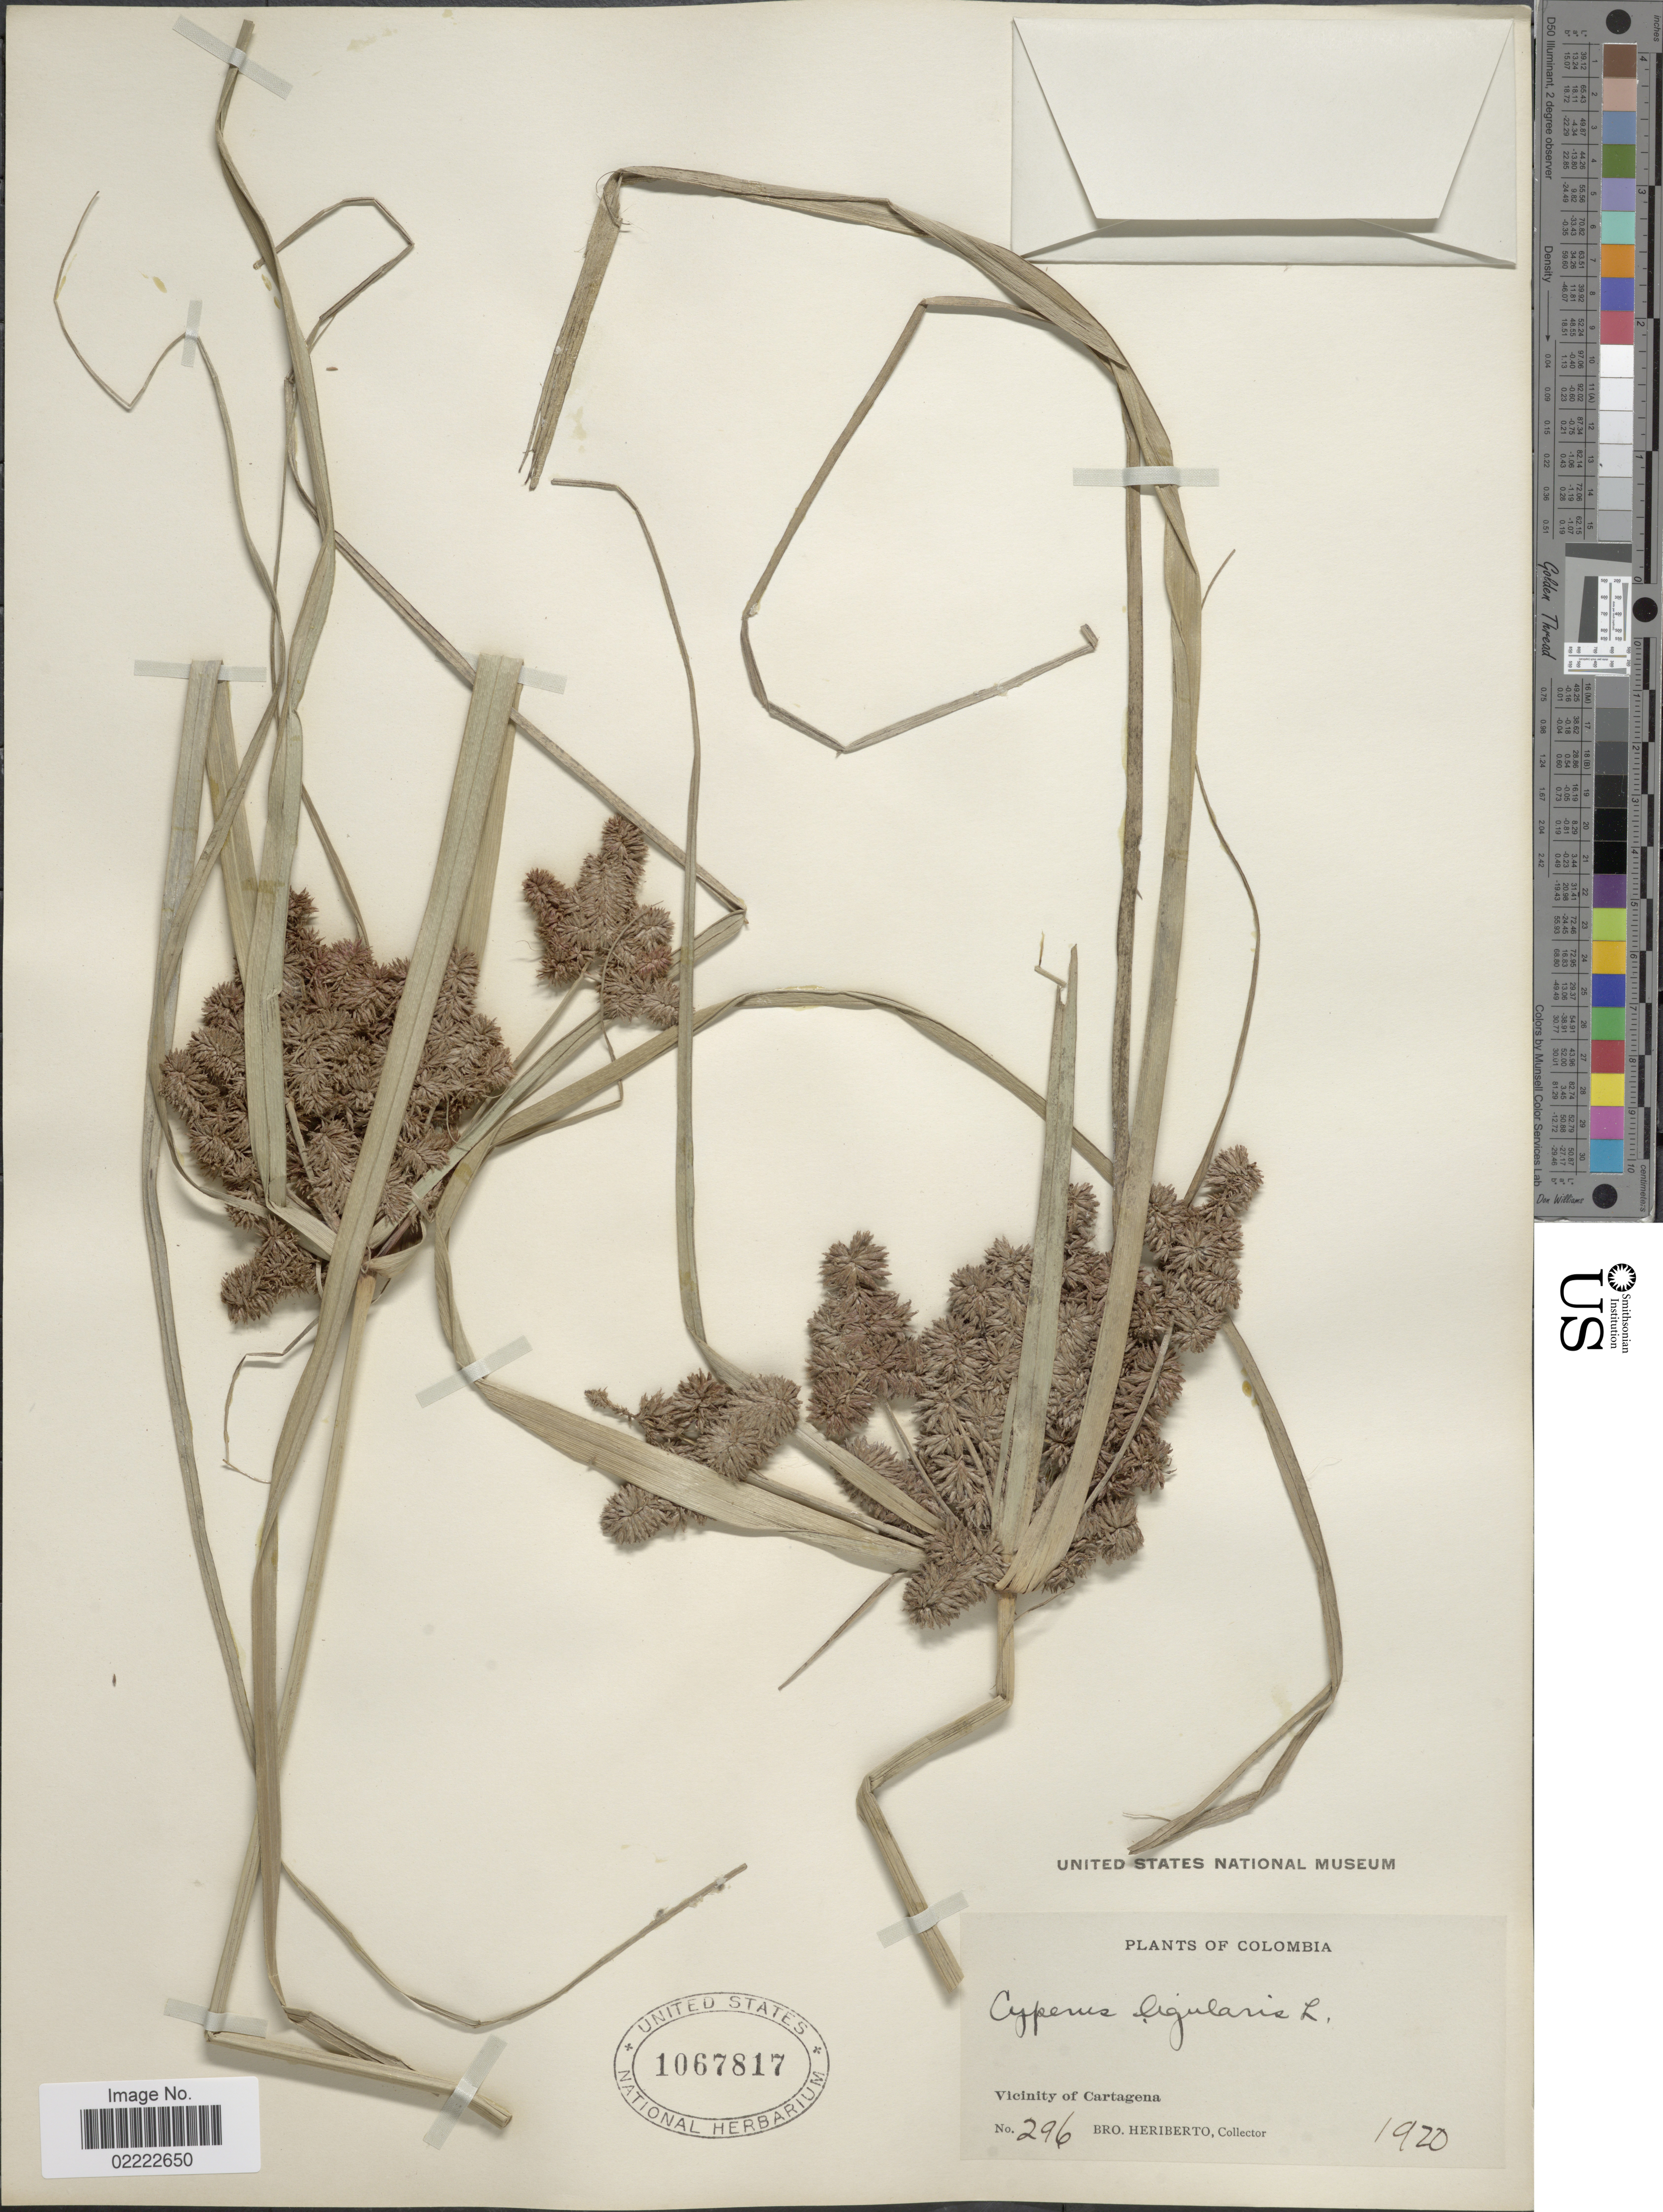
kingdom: Plantae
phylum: Tracheophyta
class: Liliopsida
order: Poales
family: Cyperaceae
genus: Cyperus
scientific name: Cyperus ligularis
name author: L.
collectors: B. Heriberto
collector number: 296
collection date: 1920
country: Colombia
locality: Vicinity of Cartagena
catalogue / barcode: US 1067817